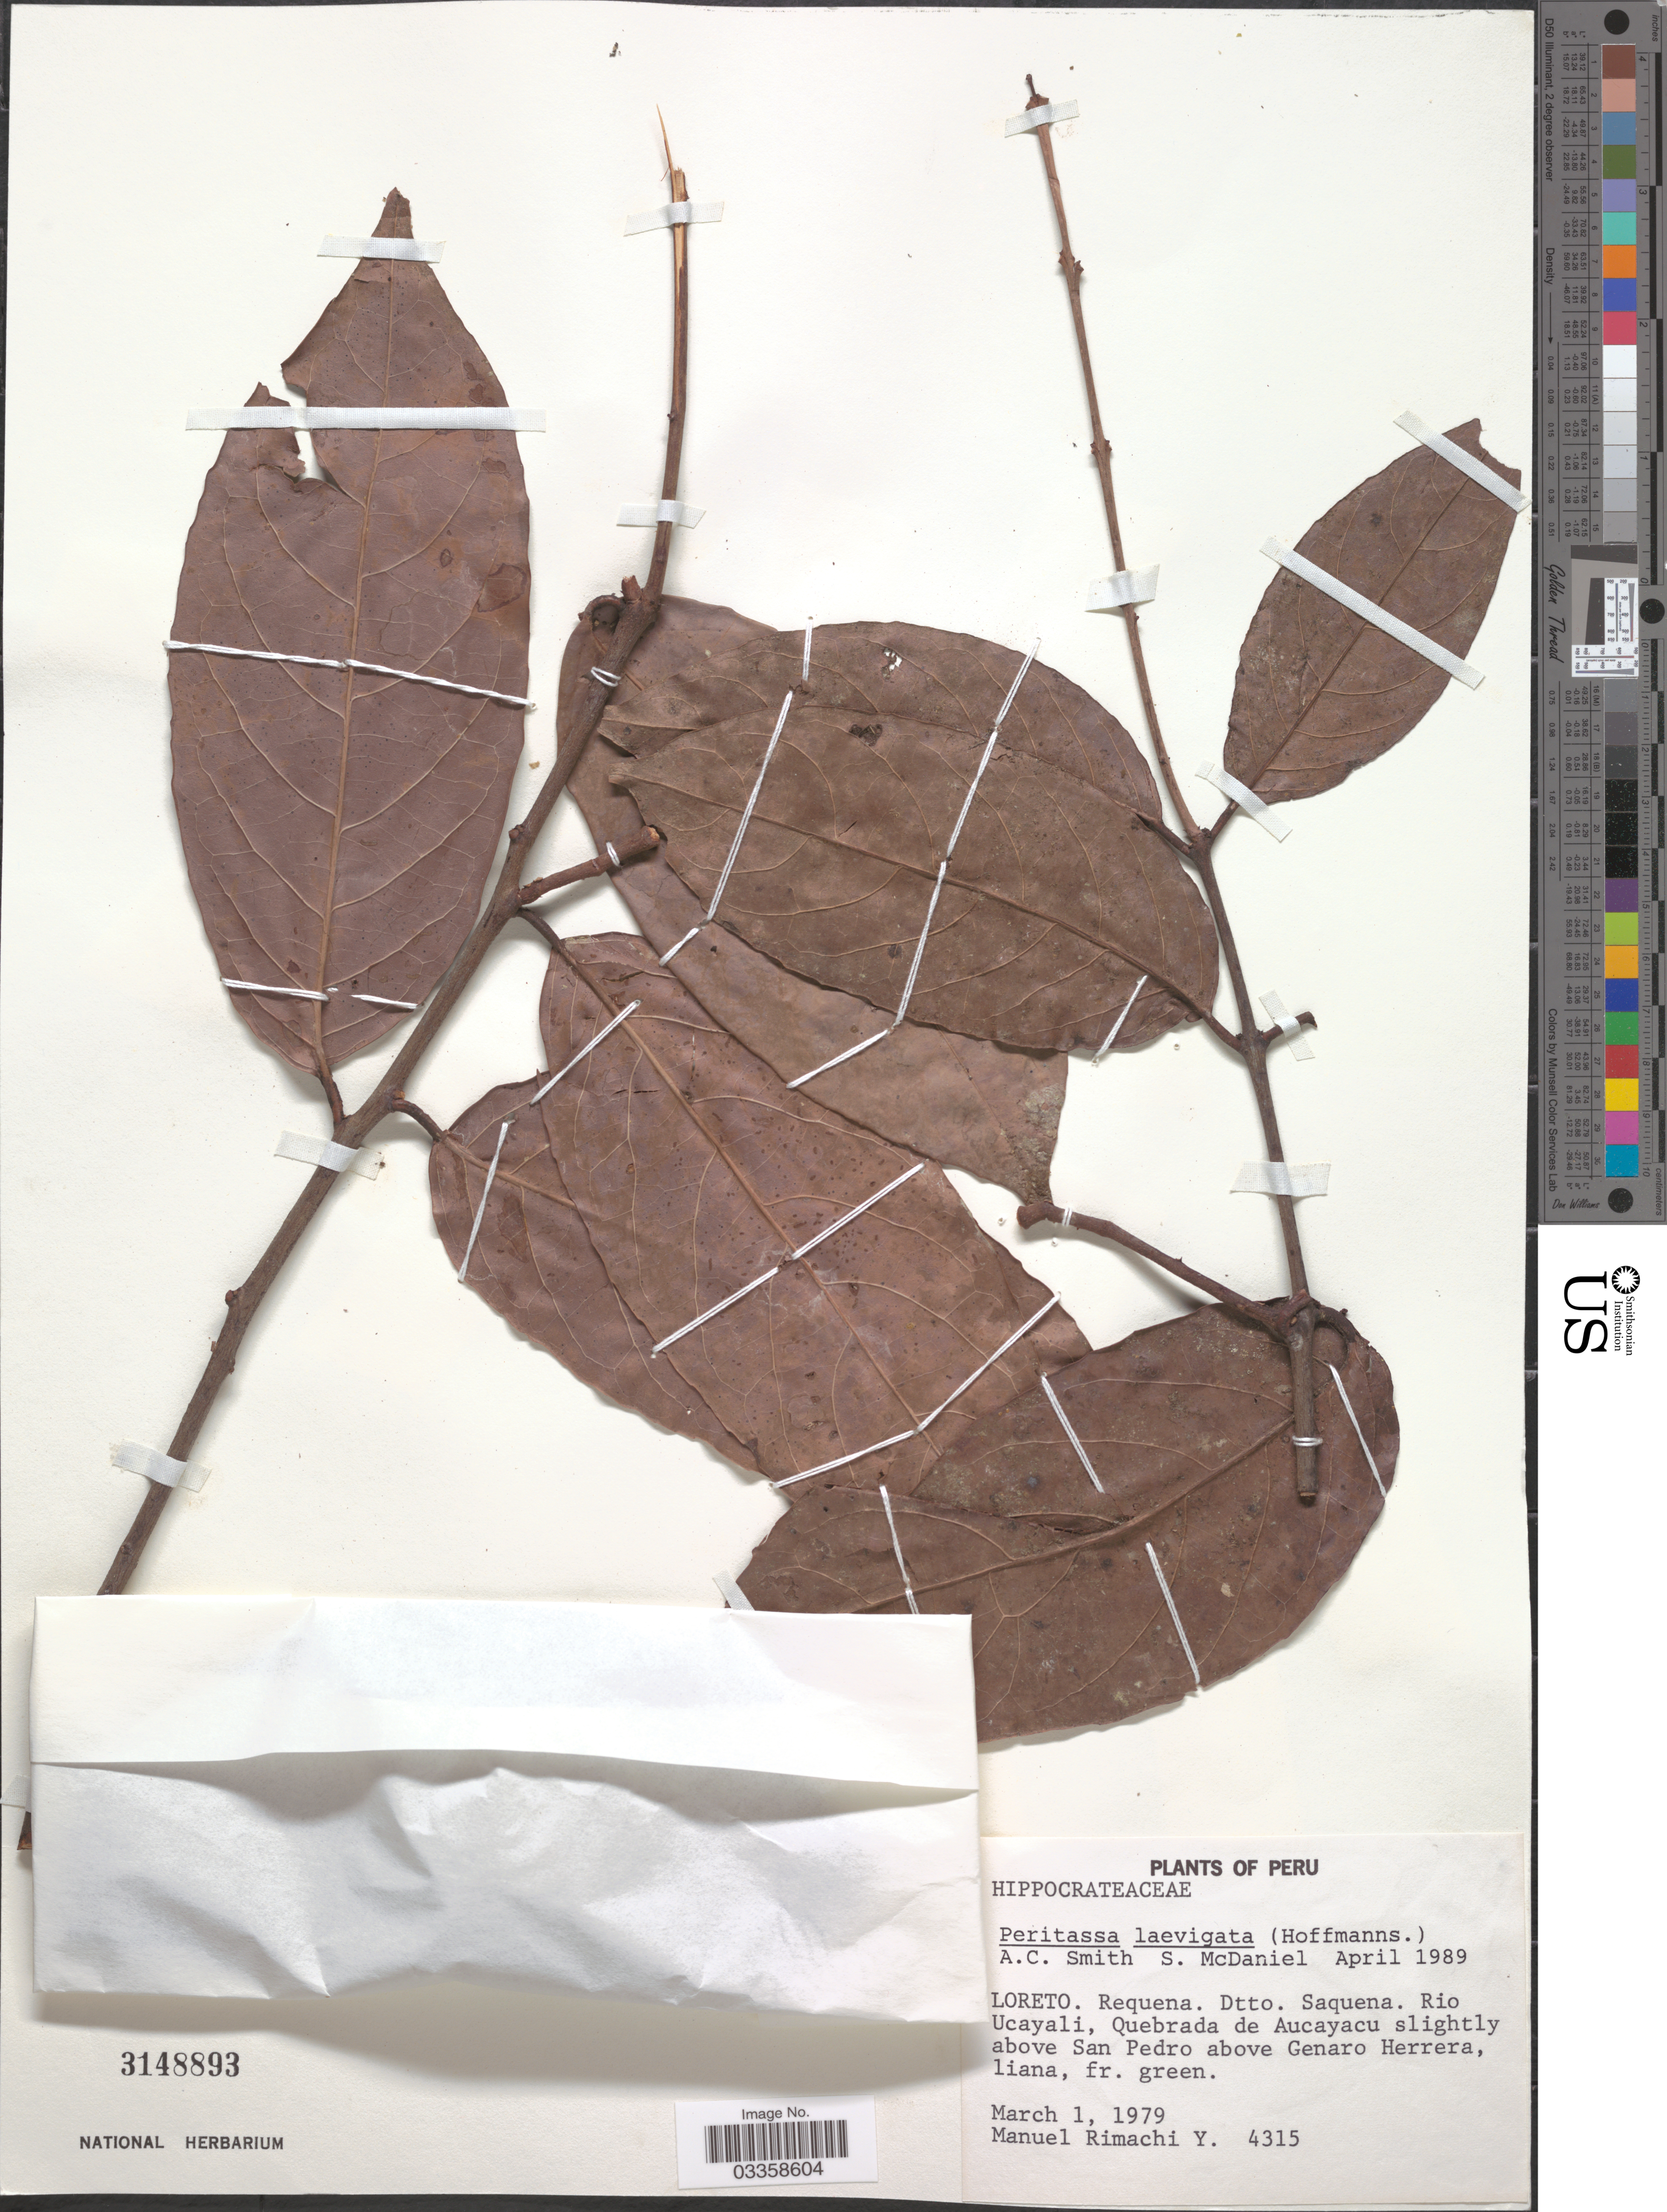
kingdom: Plantae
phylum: Tracheophyta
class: Magnoliopsida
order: Celastrales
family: Celastraceae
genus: Peritassa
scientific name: Peritassa laevigata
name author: (Hoffmanns. ex Link) A.C. Sm.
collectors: M. Rimachi Y.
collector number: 4315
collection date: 1979-03-01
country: Peru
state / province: Loreto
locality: Requena. Dtto. Saquena. Rio Ucayali, Quebrada de Aucayacu slightly above San Pedro above Genaro Herrera.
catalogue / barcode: US 3148893